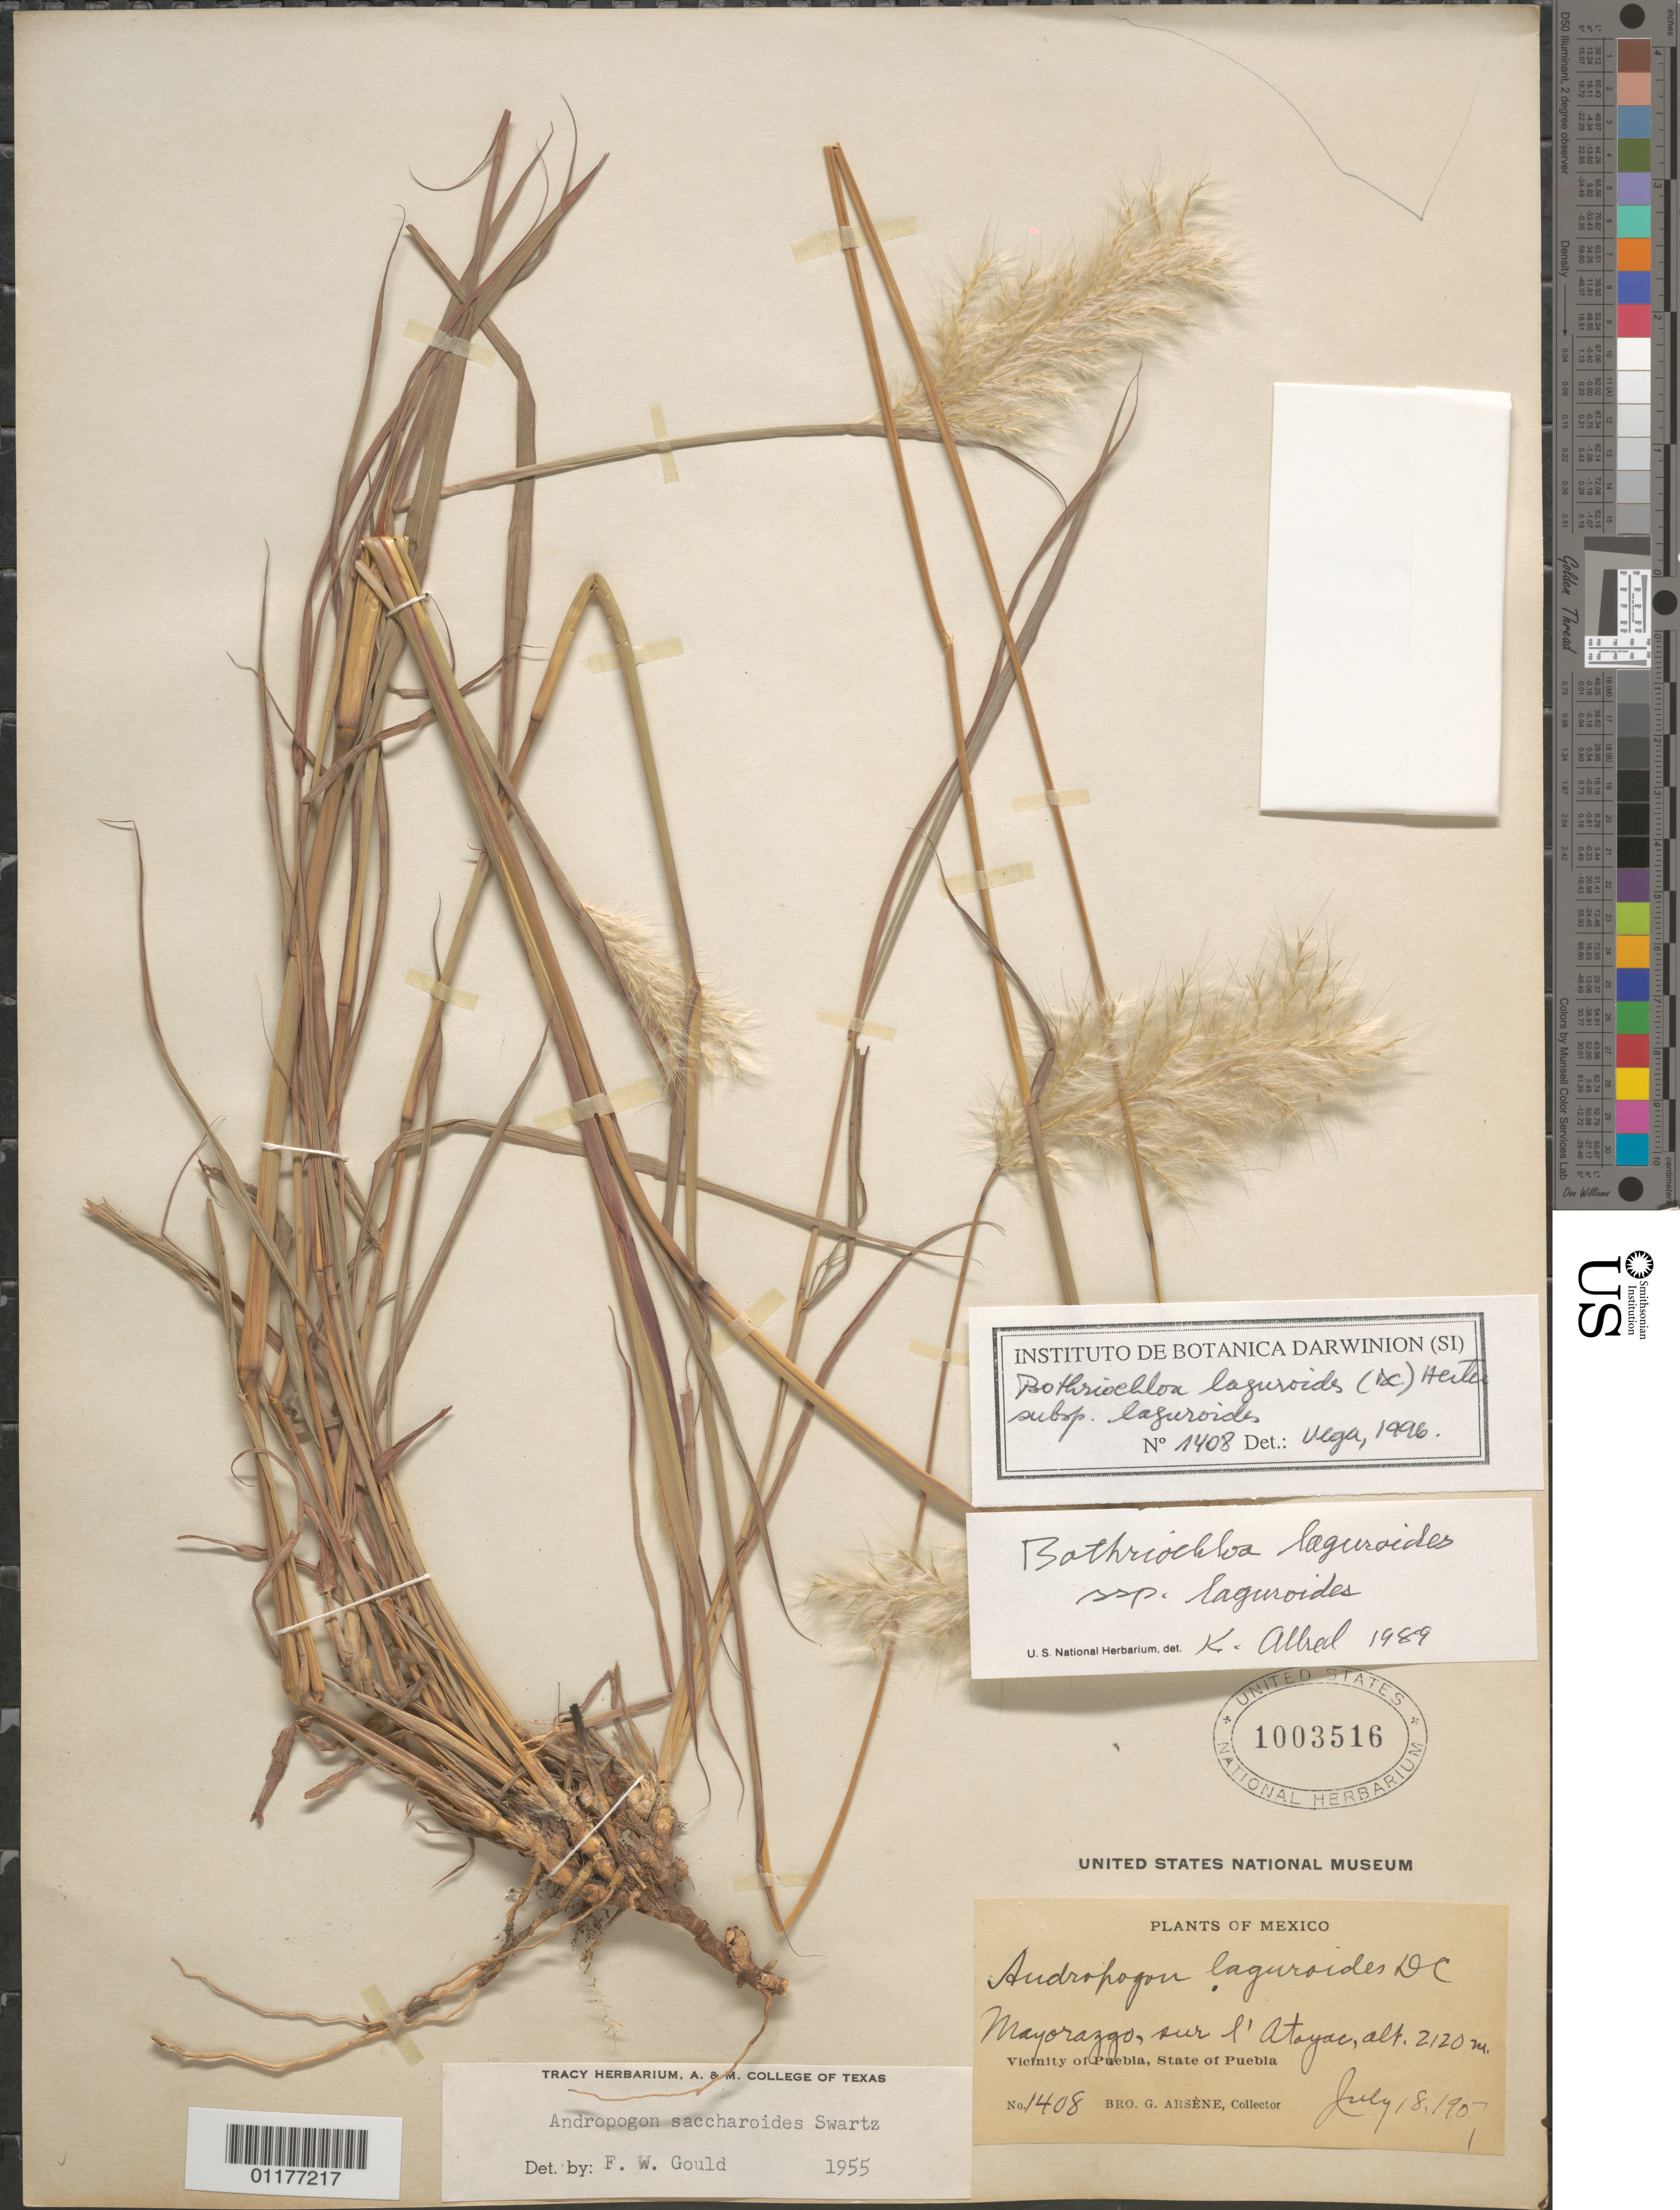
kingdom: Plantae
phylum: Tracheophyta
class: Liliopsida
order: Poales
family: Poaceae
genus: Bothriochloa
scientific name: Bothriochloa laguroides subsp. laguroides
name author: (DC.) Herter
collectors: Bro. G. Arsène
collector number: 1408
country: Mexico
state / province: Puebla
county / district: Puebla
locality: Mayorazgo, sur l'Atoyac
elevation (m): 2120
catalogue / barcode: US 1003516